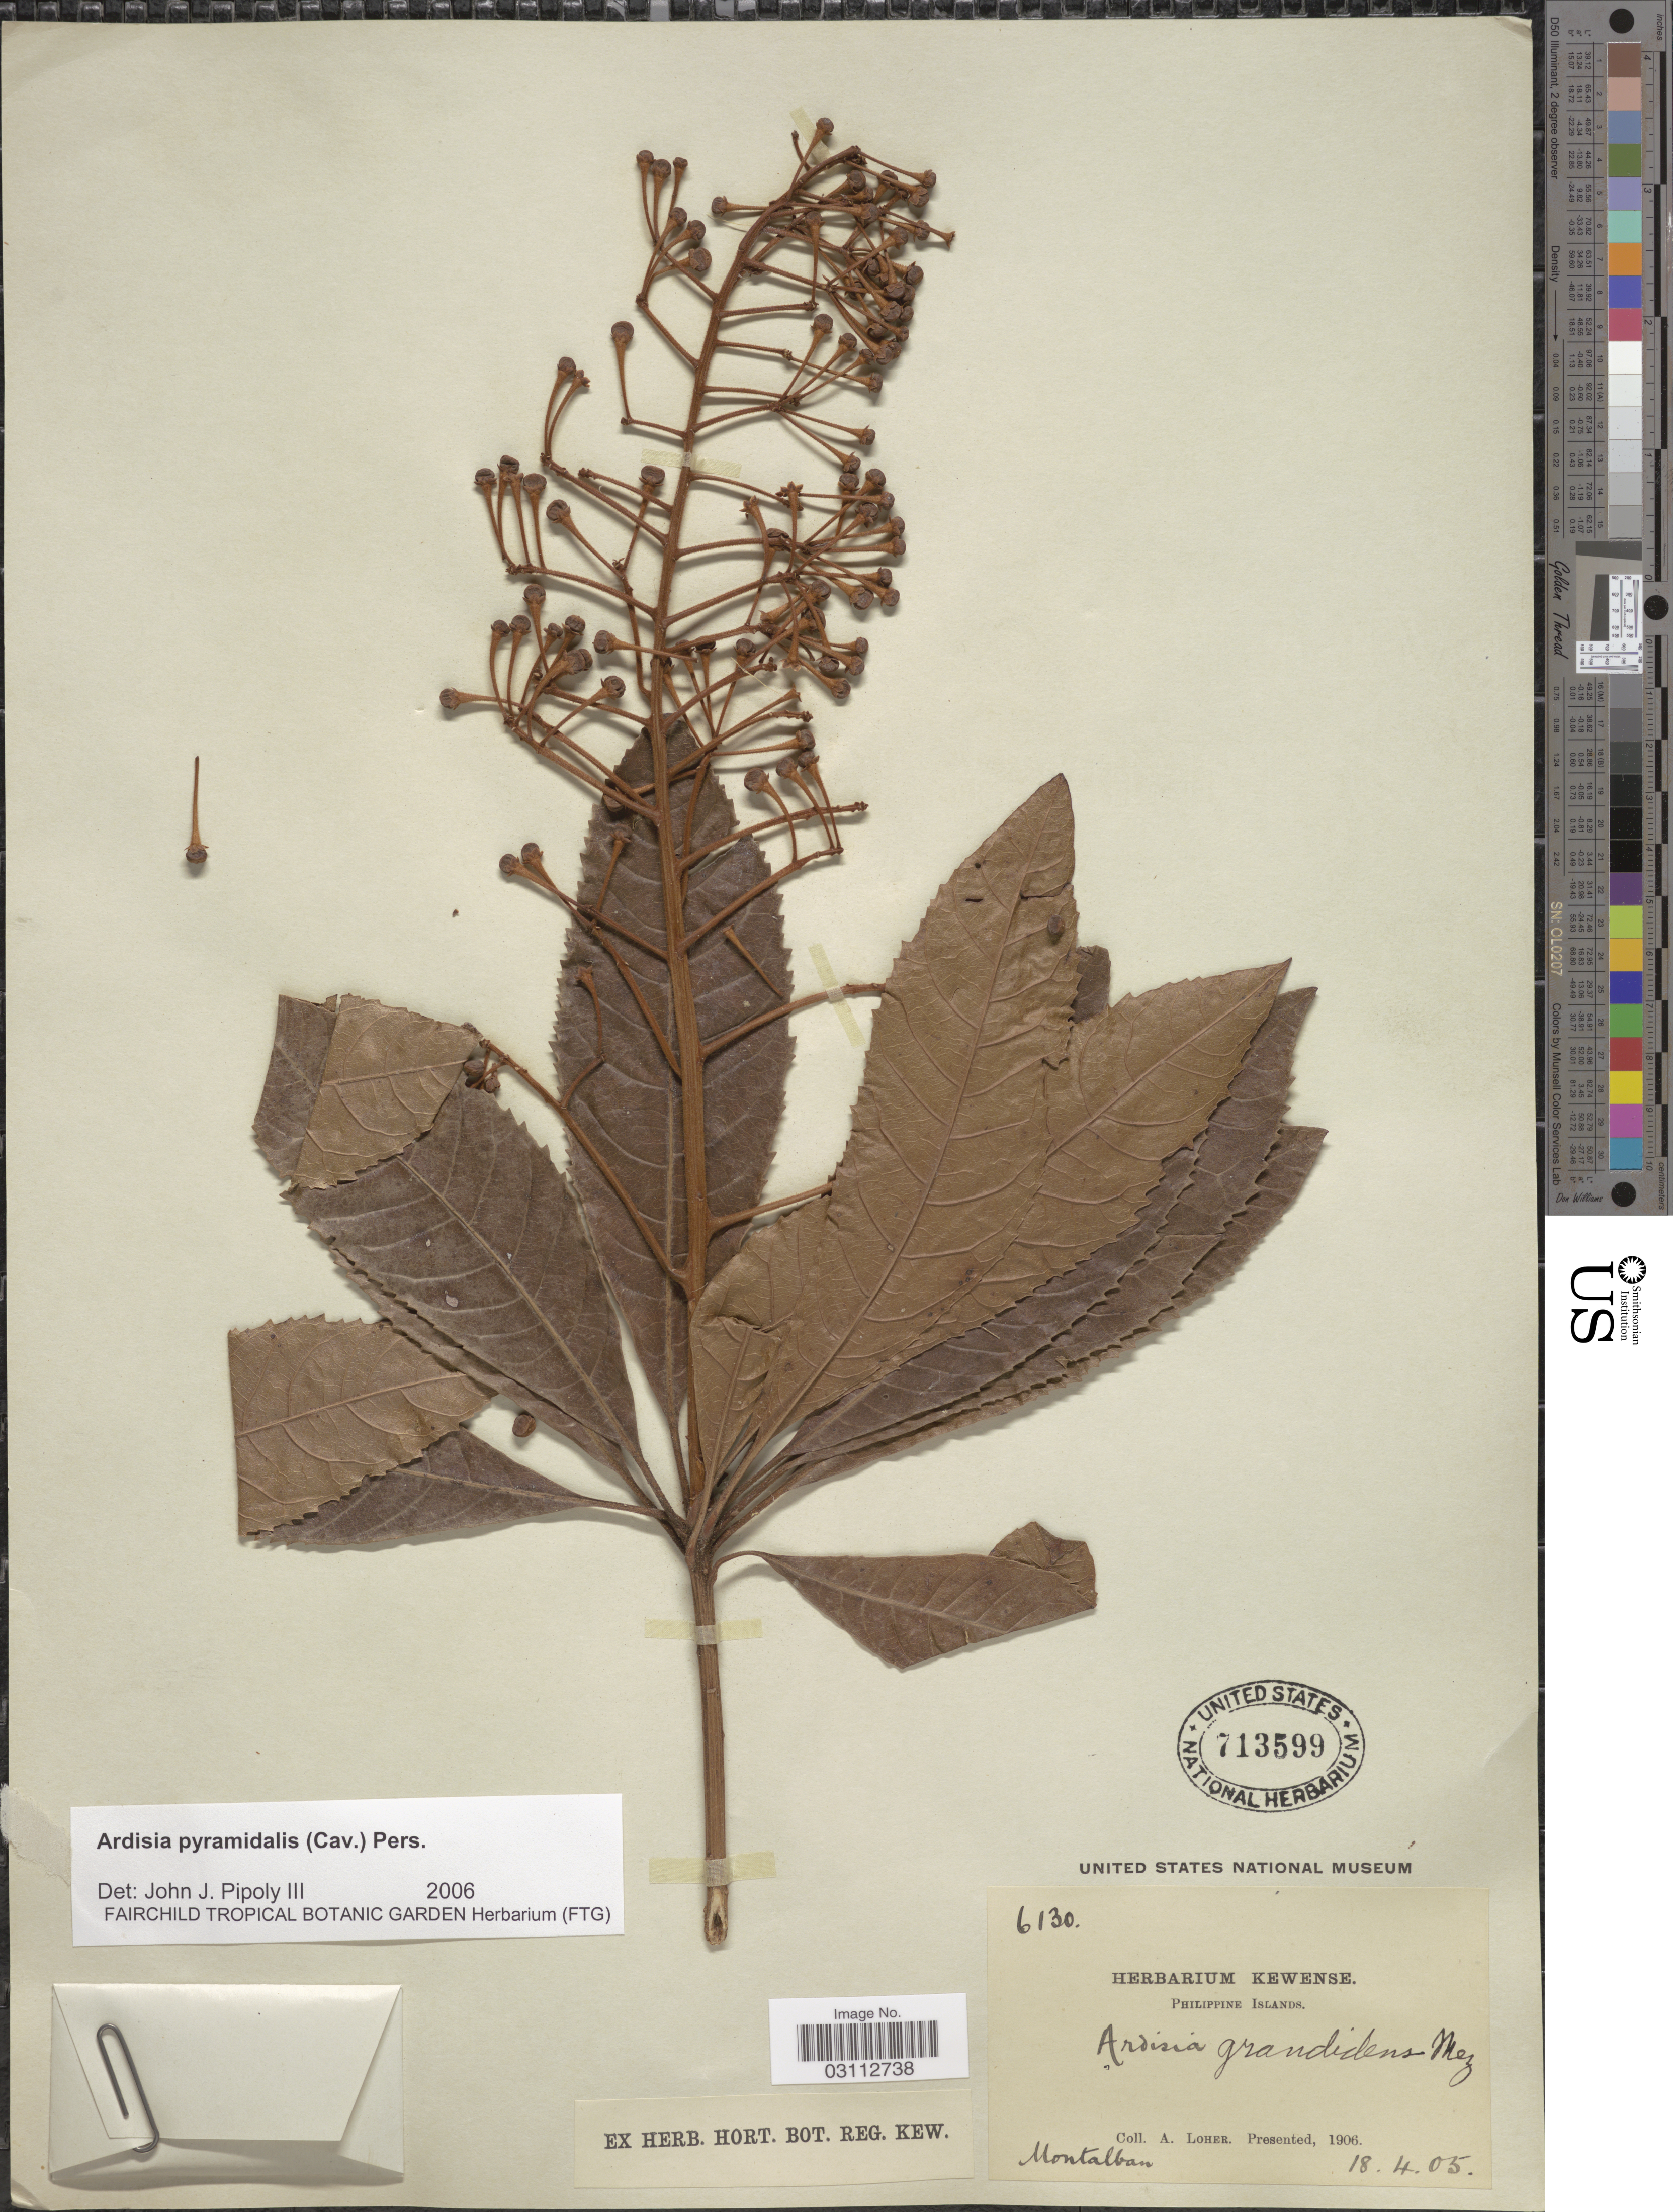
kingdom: Plantae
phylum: Tracheophyta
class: Magnoliopsida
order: Ericales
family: Primulaceae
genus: Ardisia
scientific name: Ardisia grandidens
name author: Mez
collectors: A. Loher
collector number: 6130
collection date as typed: Transcribed d/m/y: 18/4/5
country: Philippines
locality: Philippine Islands, Montalban.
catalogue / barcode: US 713599